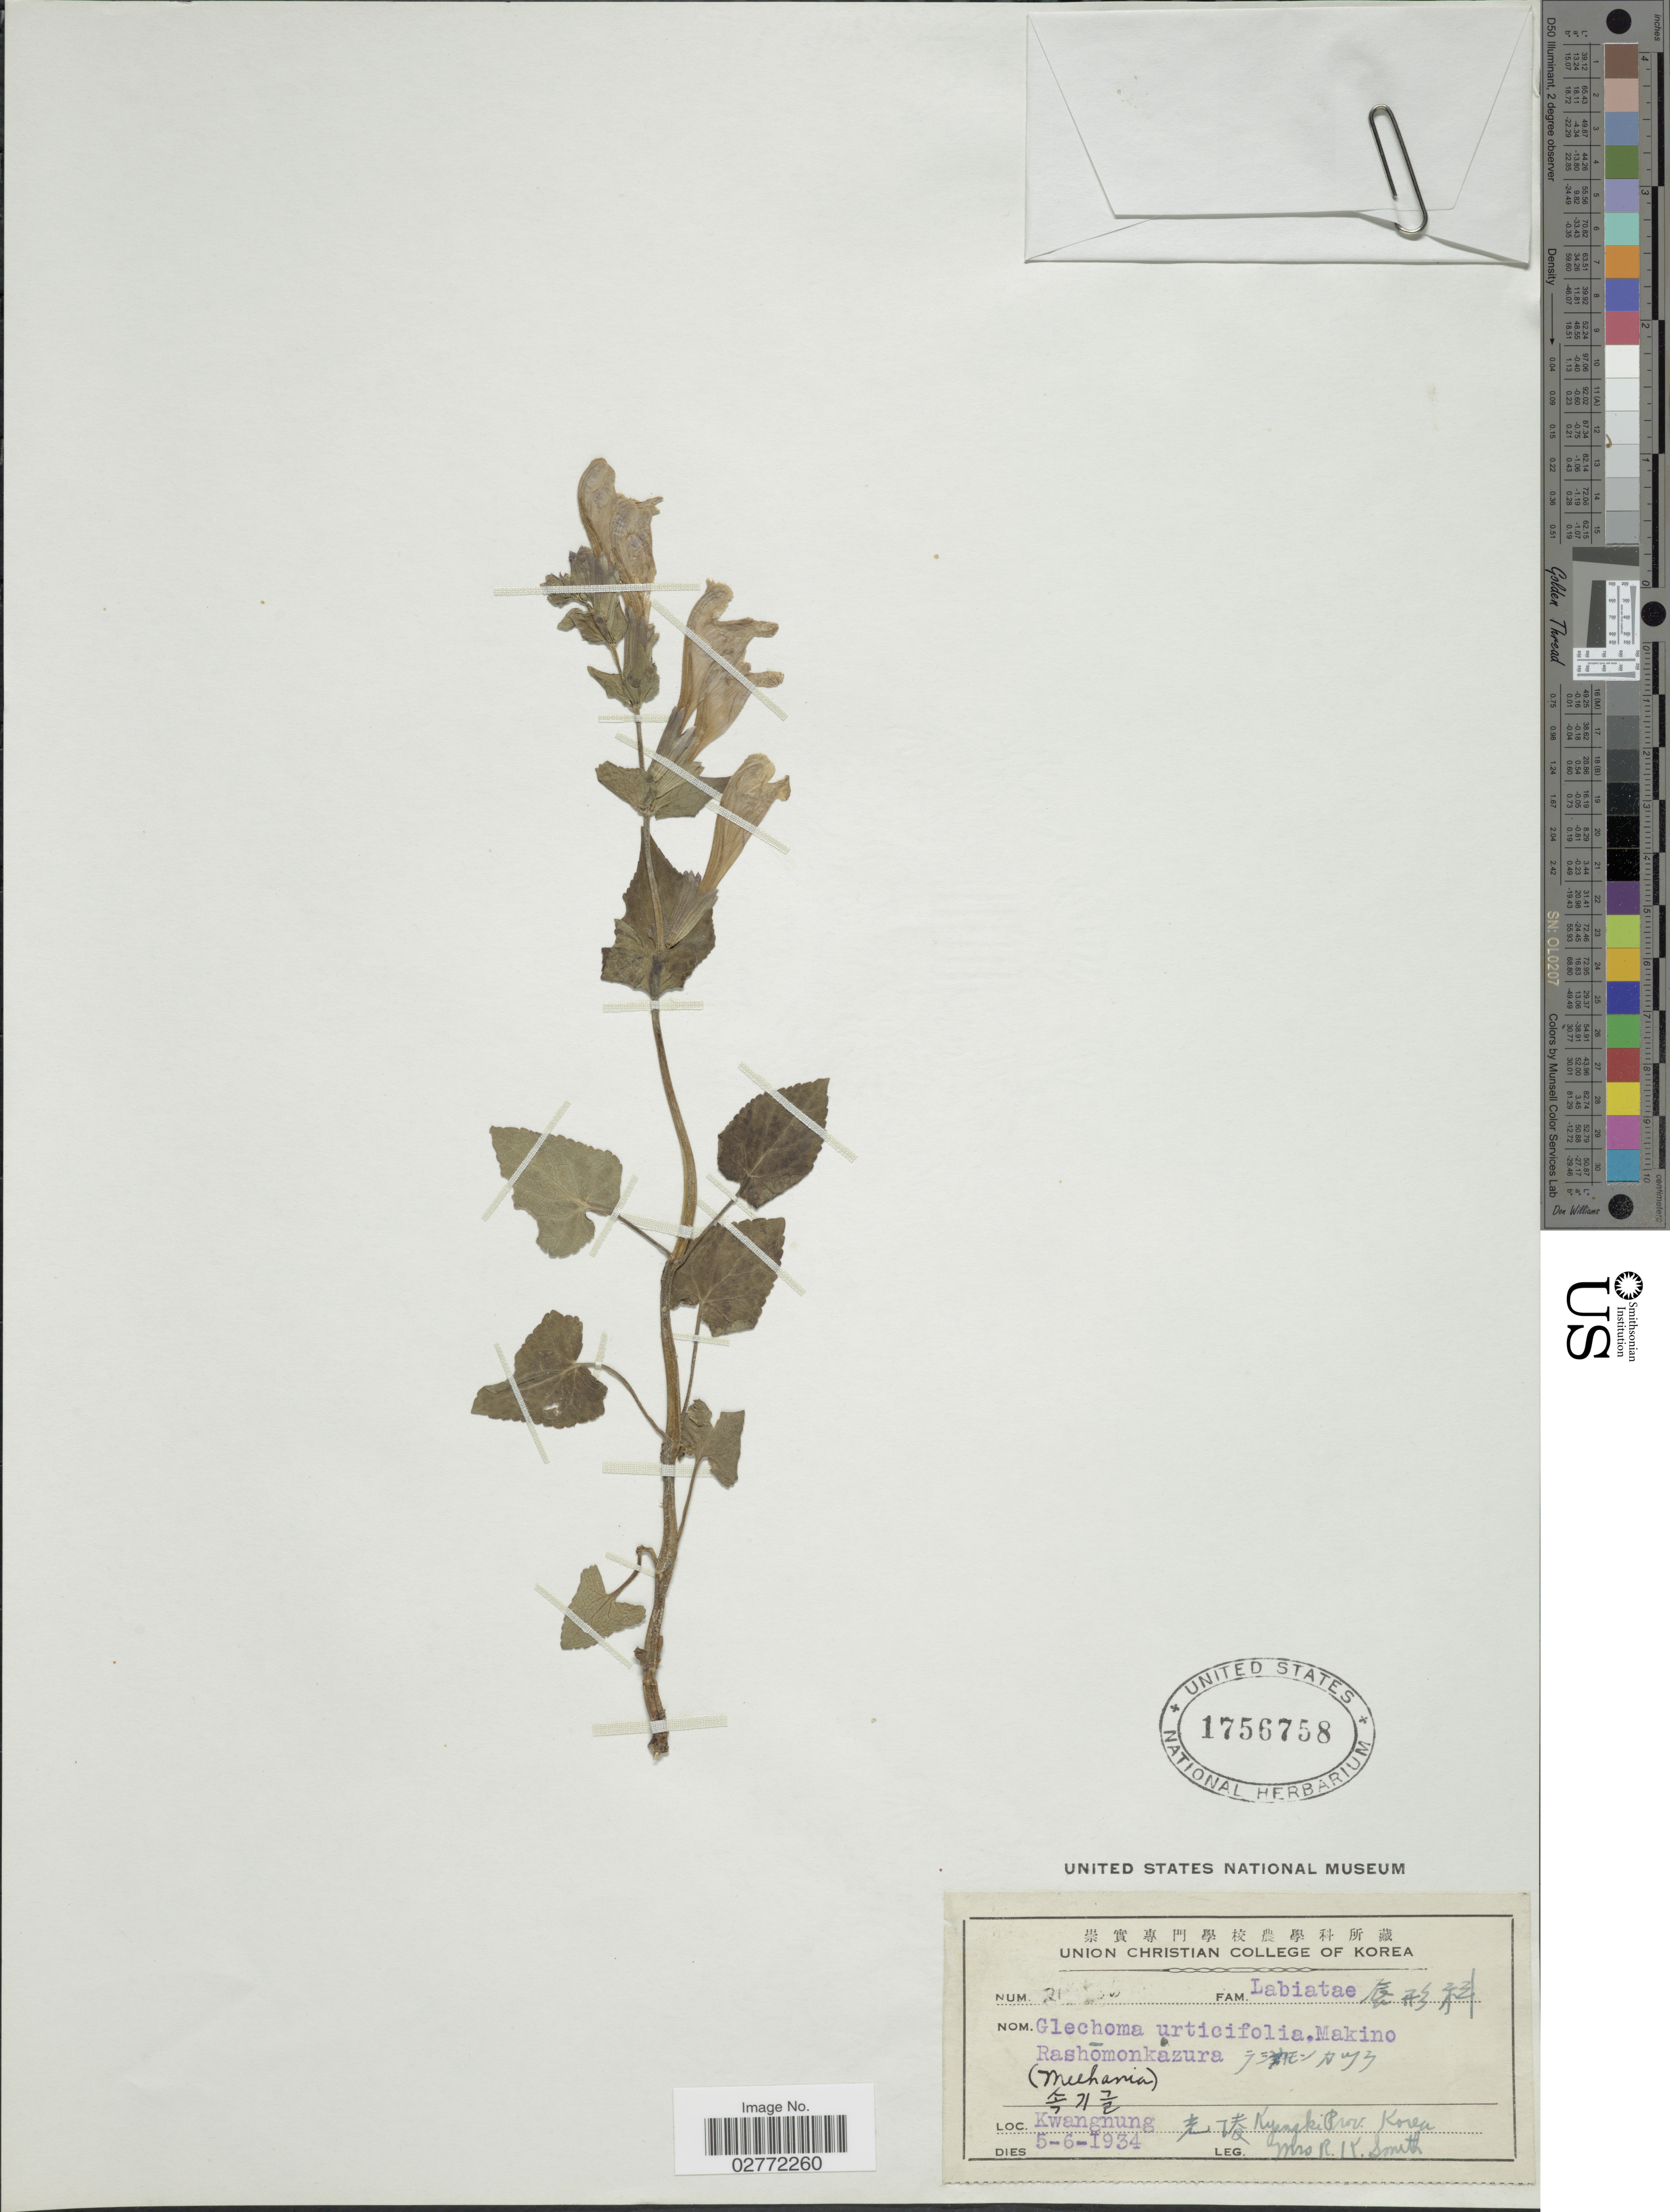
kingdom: Plantae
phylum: Tracheophyta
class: Magnoliopsida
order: Lamiales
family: Lamiaceae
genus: Glechoma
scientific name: Glechoma urticifolia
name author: (Miq.) Makino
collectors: R. Smith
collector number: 21?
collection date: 1934-06-05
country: South Korea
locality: Kwangnung, [Foreign script] Kyangki Prov. Korea.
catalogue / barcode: US 1756758